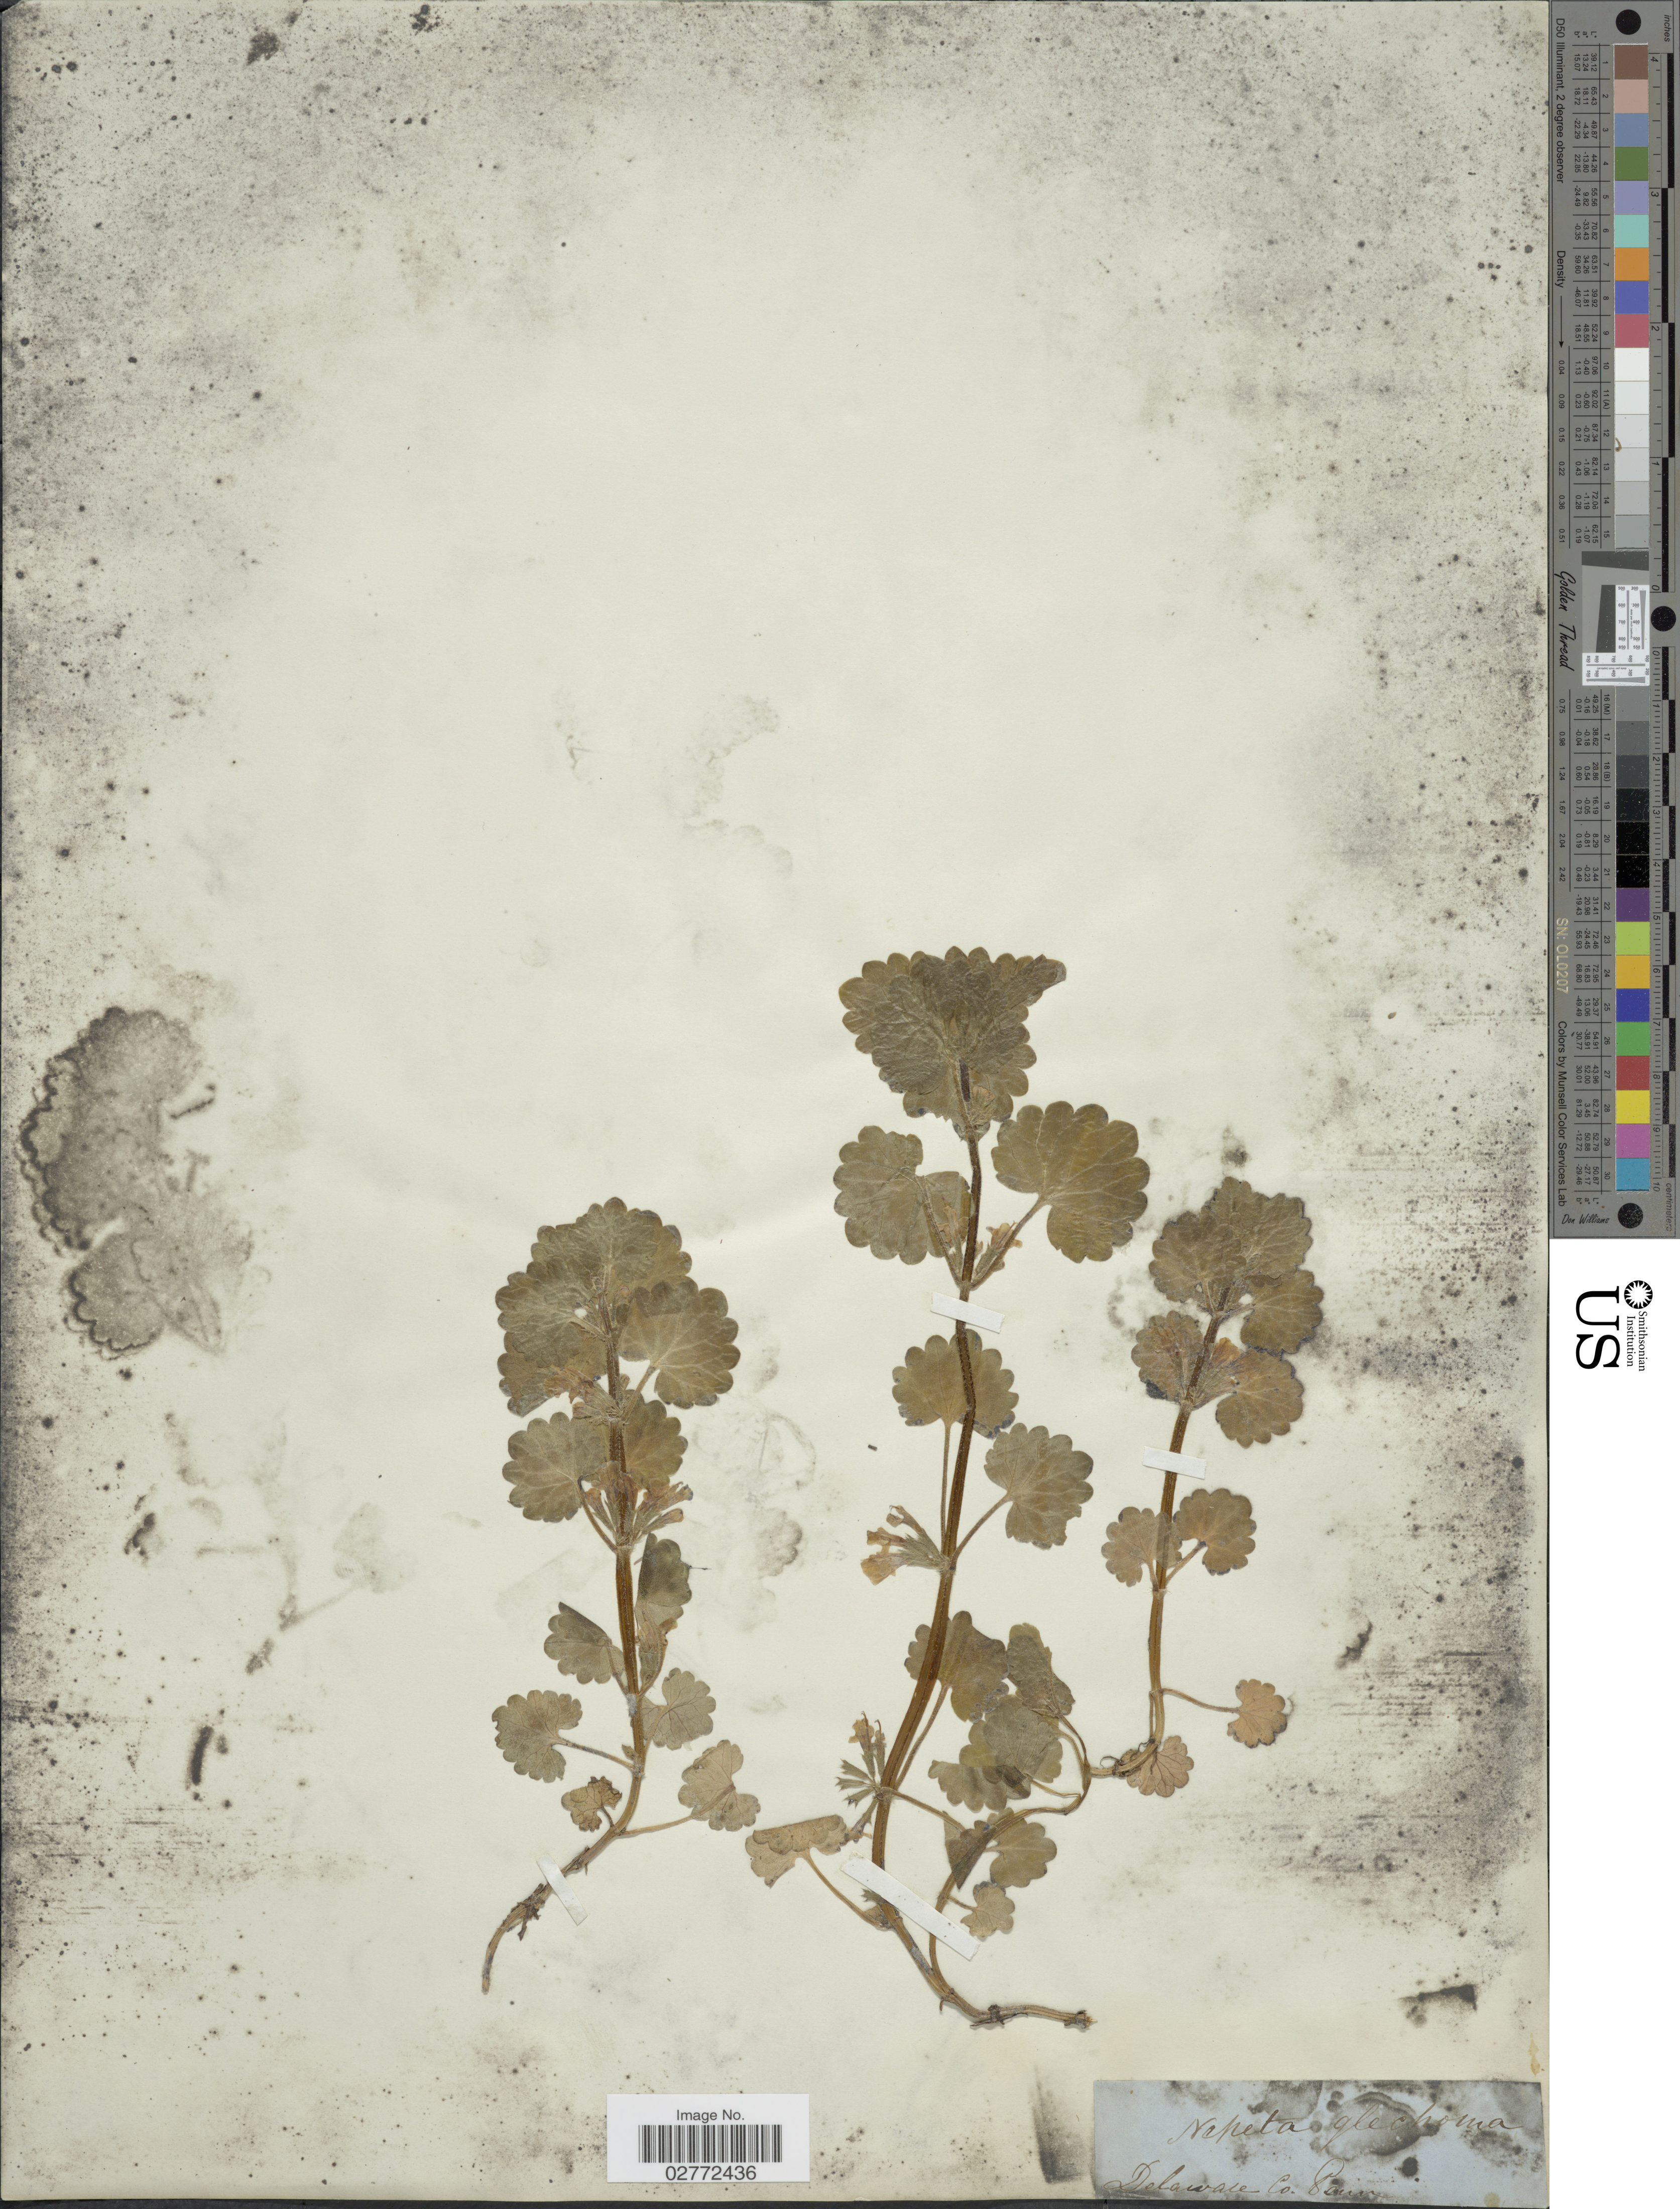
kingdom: Plantae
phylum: Tracheophyta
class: Magnoliopsida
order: Lamiales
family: Lamiaceae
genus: Glechoma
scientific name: Glechoma hederacea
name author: L.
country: United States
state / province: Pennsylvania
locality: Delaware Co.